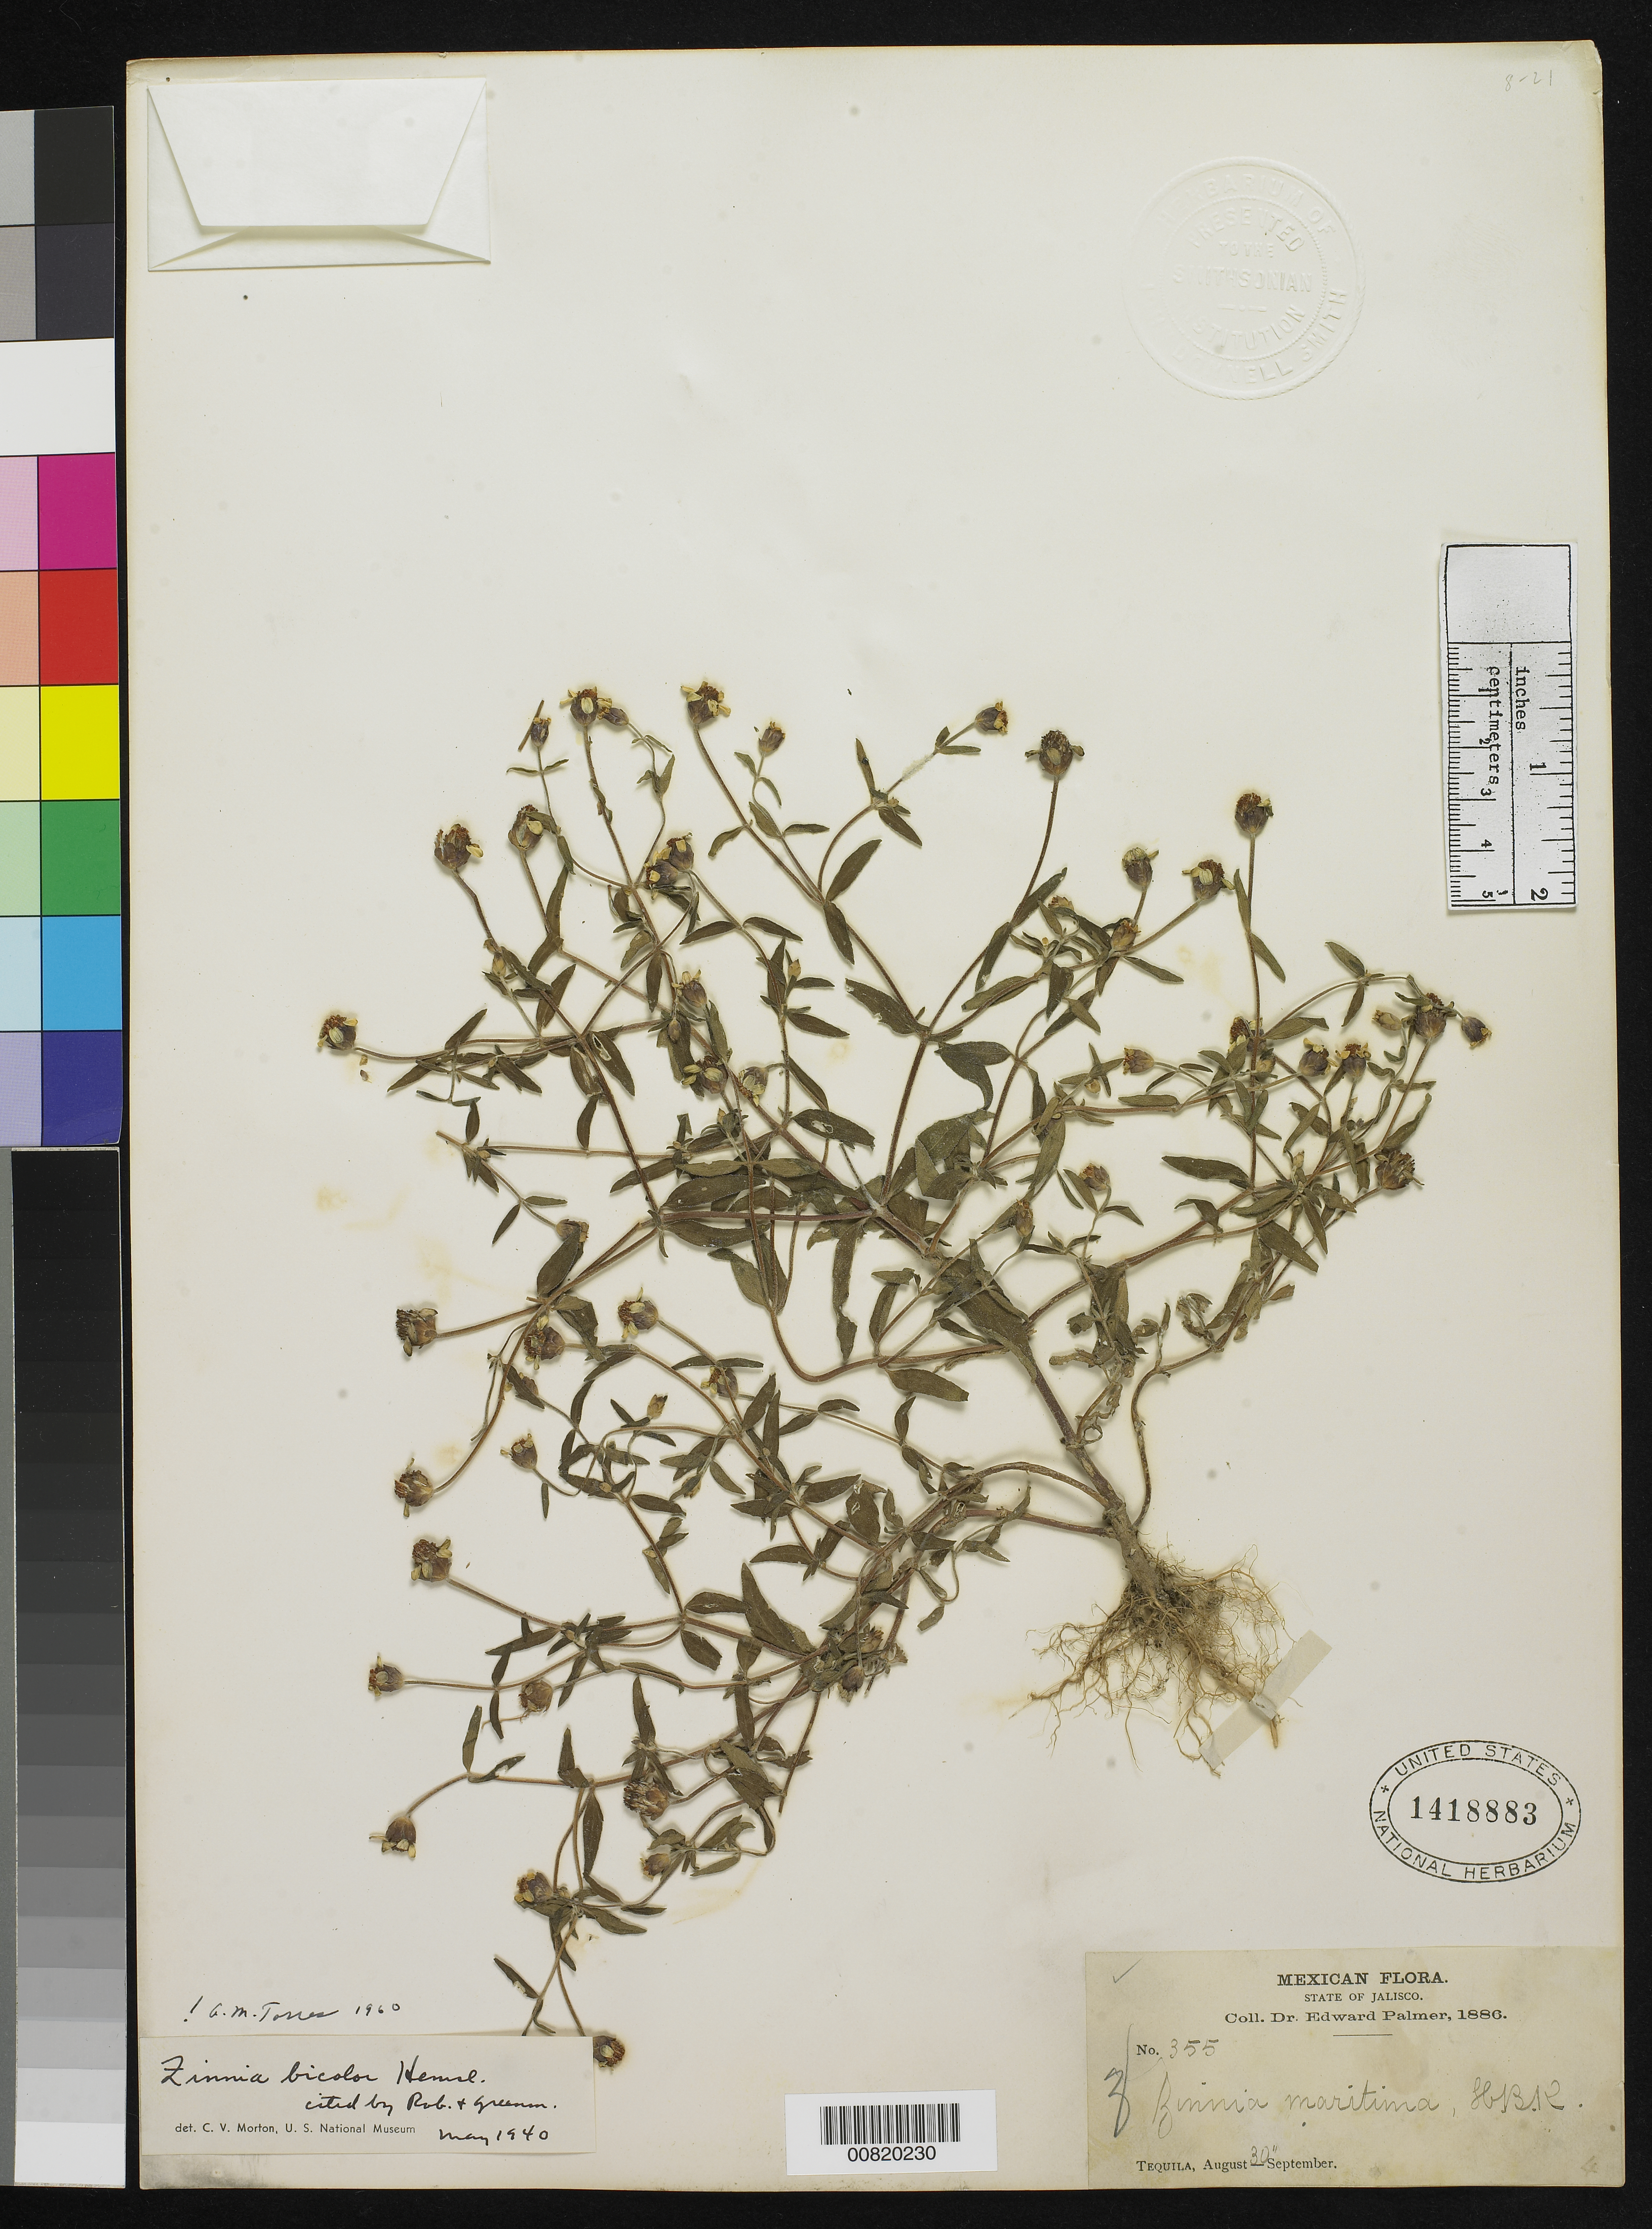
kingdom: Plantae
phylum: Tracheophyta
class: Magnoliopsida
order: Asterales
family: Asteraceae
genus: Zinnia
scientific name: Zinnia bicolor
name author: (DC.) Hemsl.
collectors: E. Palmer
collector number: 355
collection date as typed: Aug 1886 to 30 Sep 1886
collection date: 1886-08/1886-09-30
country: Mexico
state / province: Jalisco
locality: Tequila, Jalisco.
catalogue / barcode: US 1418883